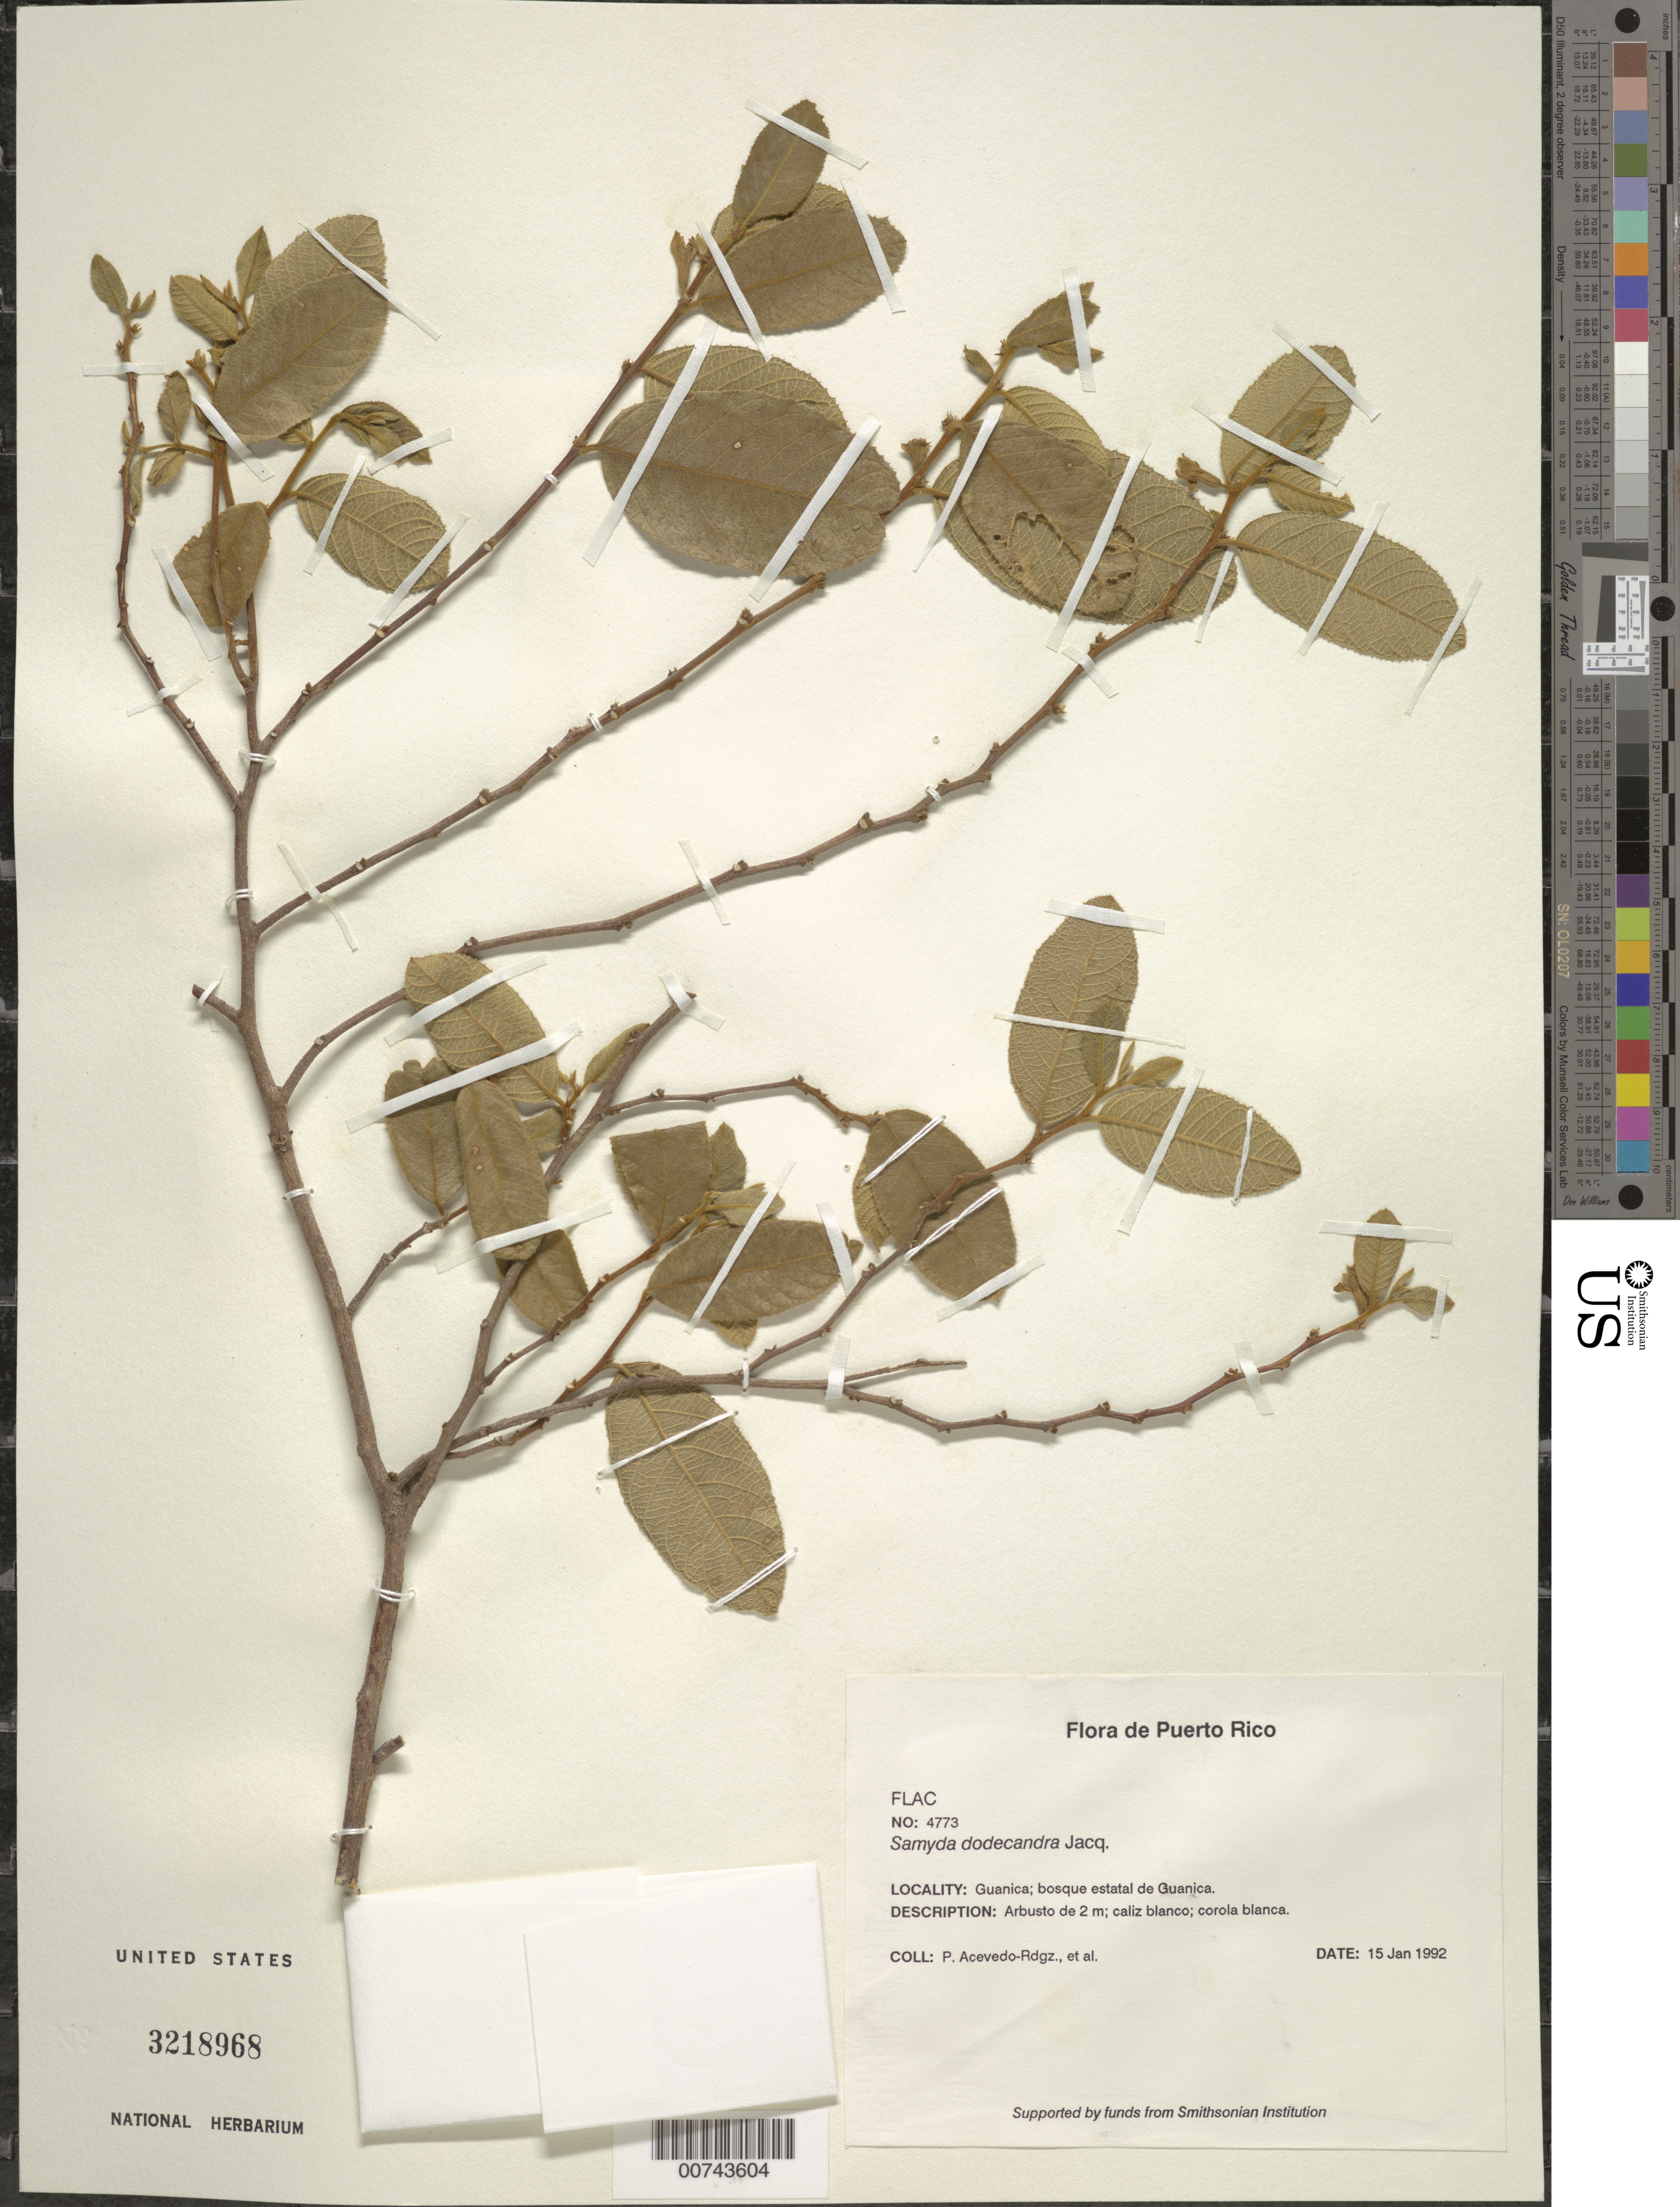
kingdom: Plantae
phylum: Tracheophyta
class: Magnoliopsida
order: Malpighiales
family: Salicaceae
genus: Casearia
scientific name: Casearia dodecandra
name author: (Jacq.) T. Samar. & M.H. Alford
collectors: P. Acevedo-Rodr.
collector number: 4773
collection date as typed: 15 Jan 1992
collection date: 1992-01-15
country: Puerto Rico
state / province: Guánica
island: Puerto Rico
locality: Guánica; Bosque estatal de Guánica;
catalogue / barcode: US 3218968